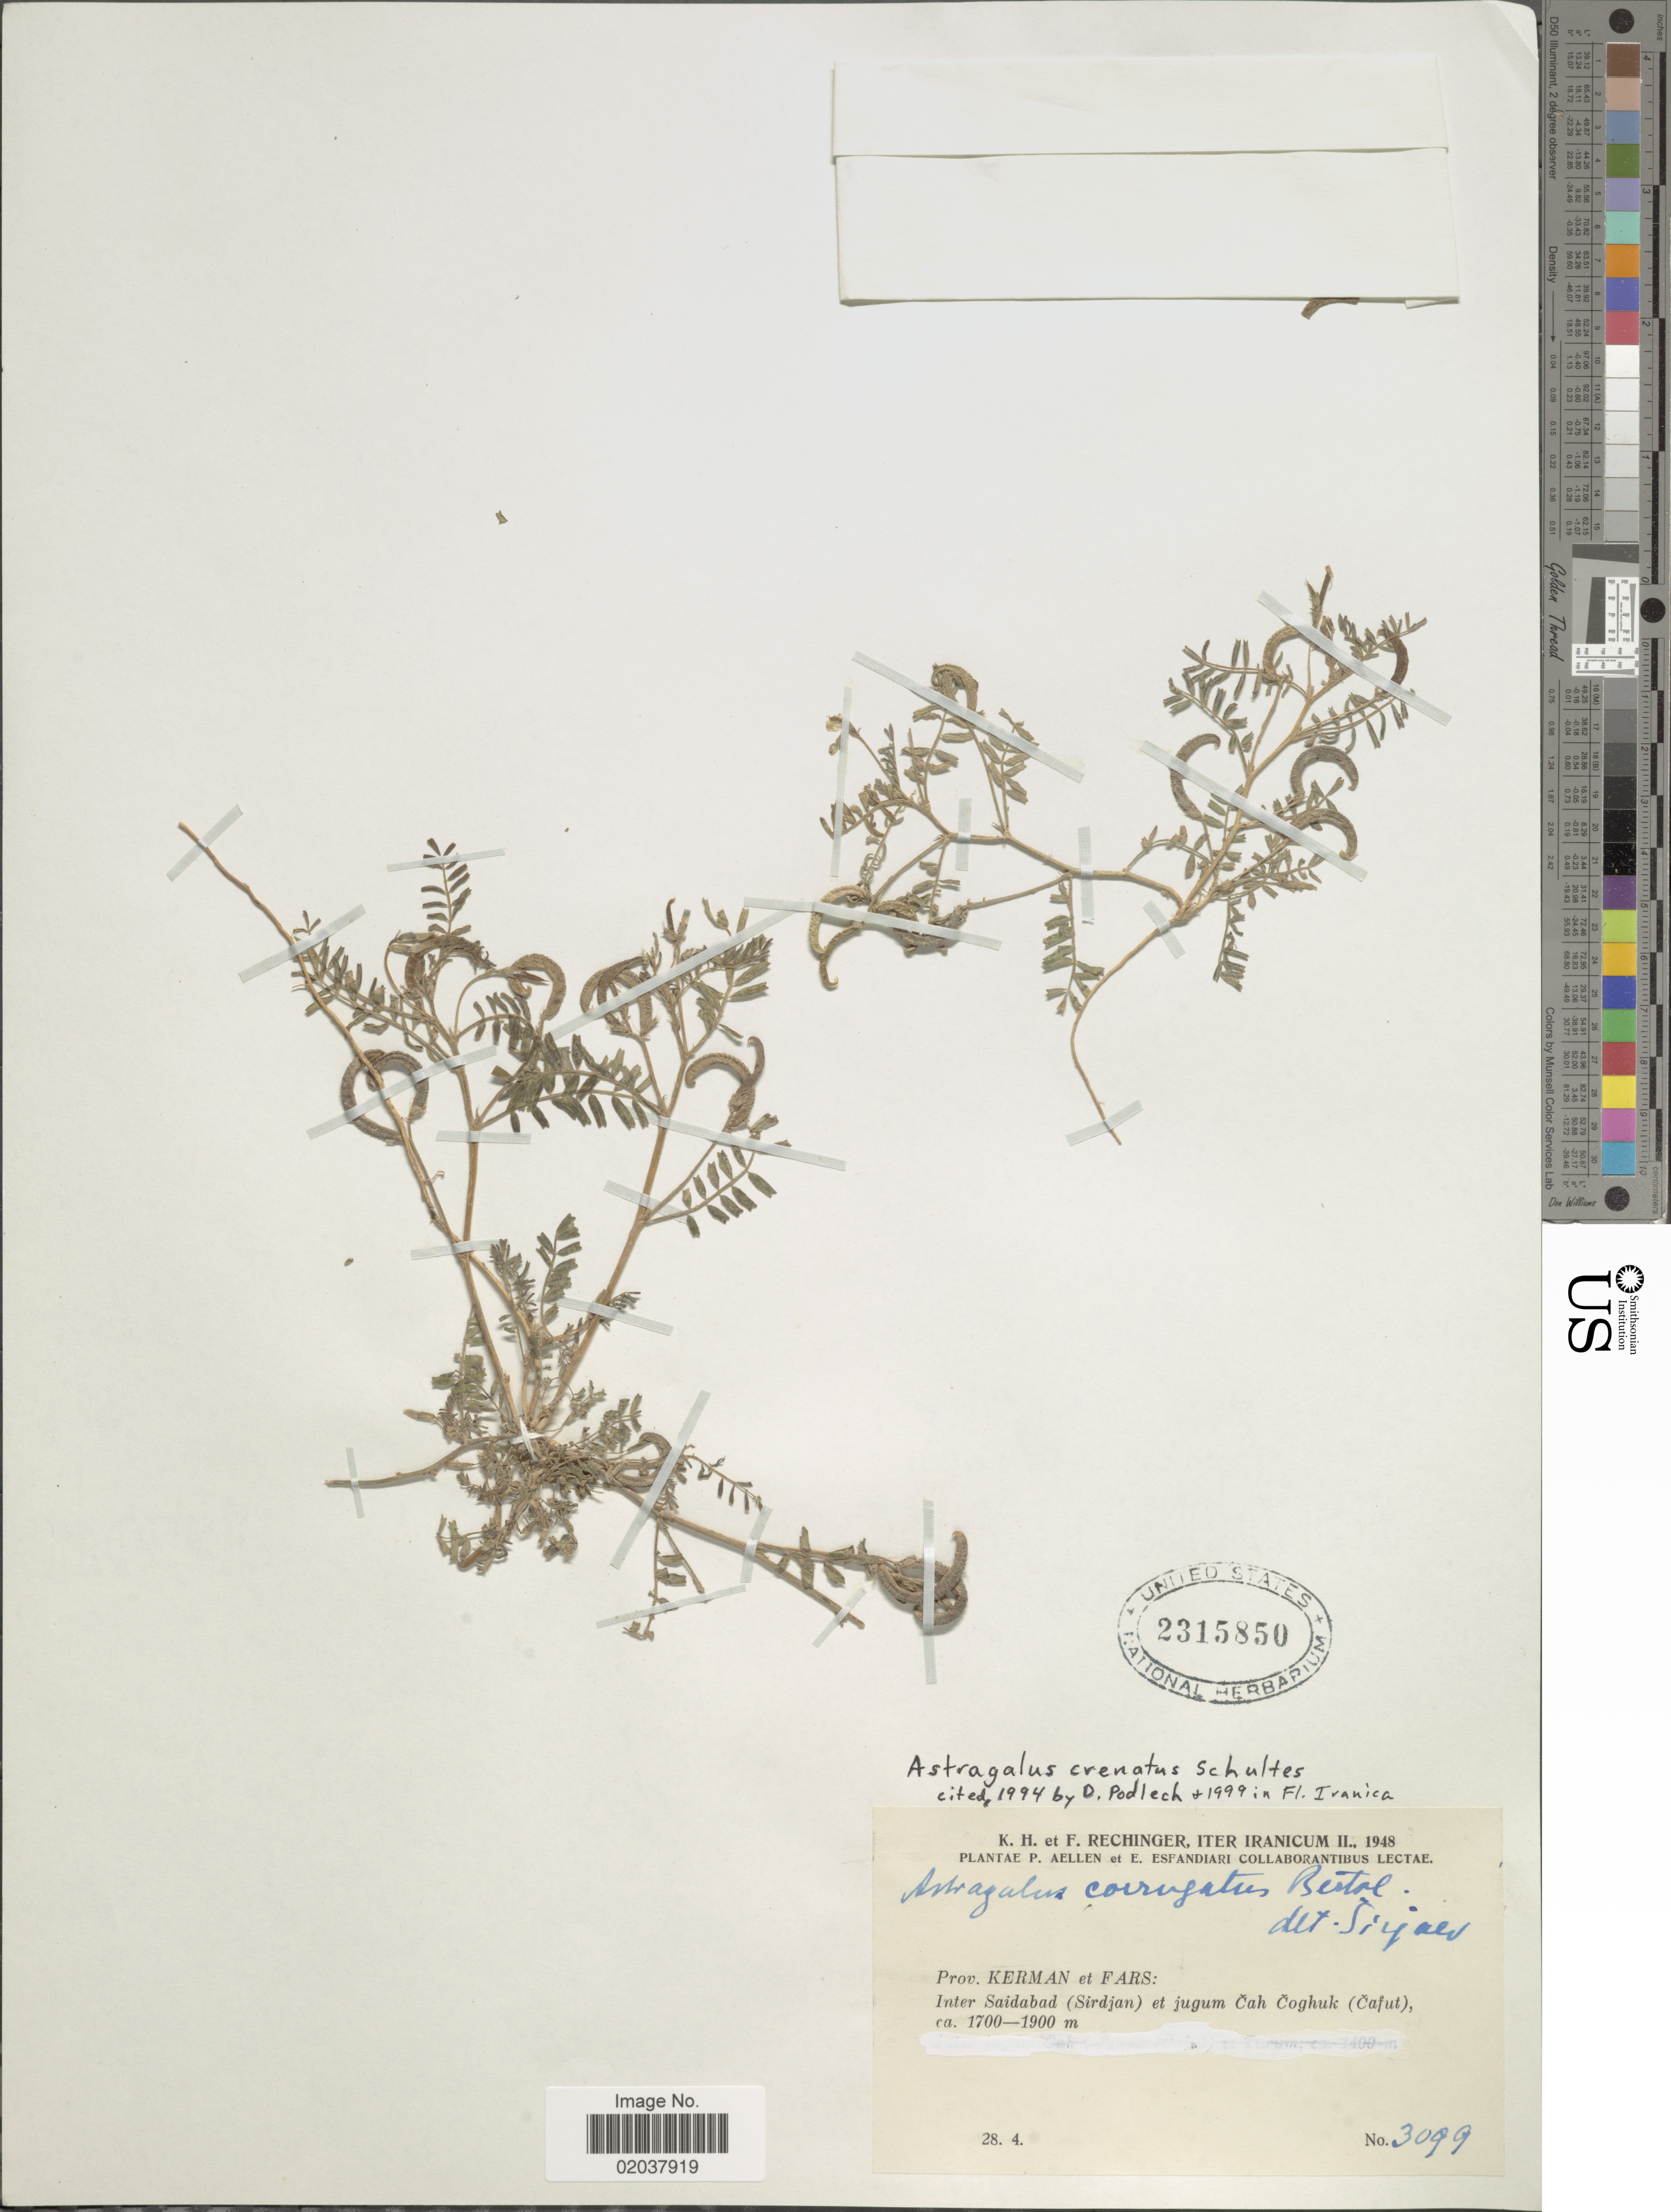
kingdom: Plantae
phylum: Tracheophyta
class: Magnoliopsida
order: Fabales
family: Fabaceae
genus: Astragalus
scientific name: Astragalus crenatus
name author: Schult.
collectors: K. H. Rechinger & F. Rechinger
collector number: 3099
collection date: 1948-04-28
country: Iran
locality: Prov. Kerman et fars: Inter Saidabad (Sirdjan) et jugum Cah Coghuk (Cajut)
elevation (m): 1700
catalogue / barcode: US 2315850